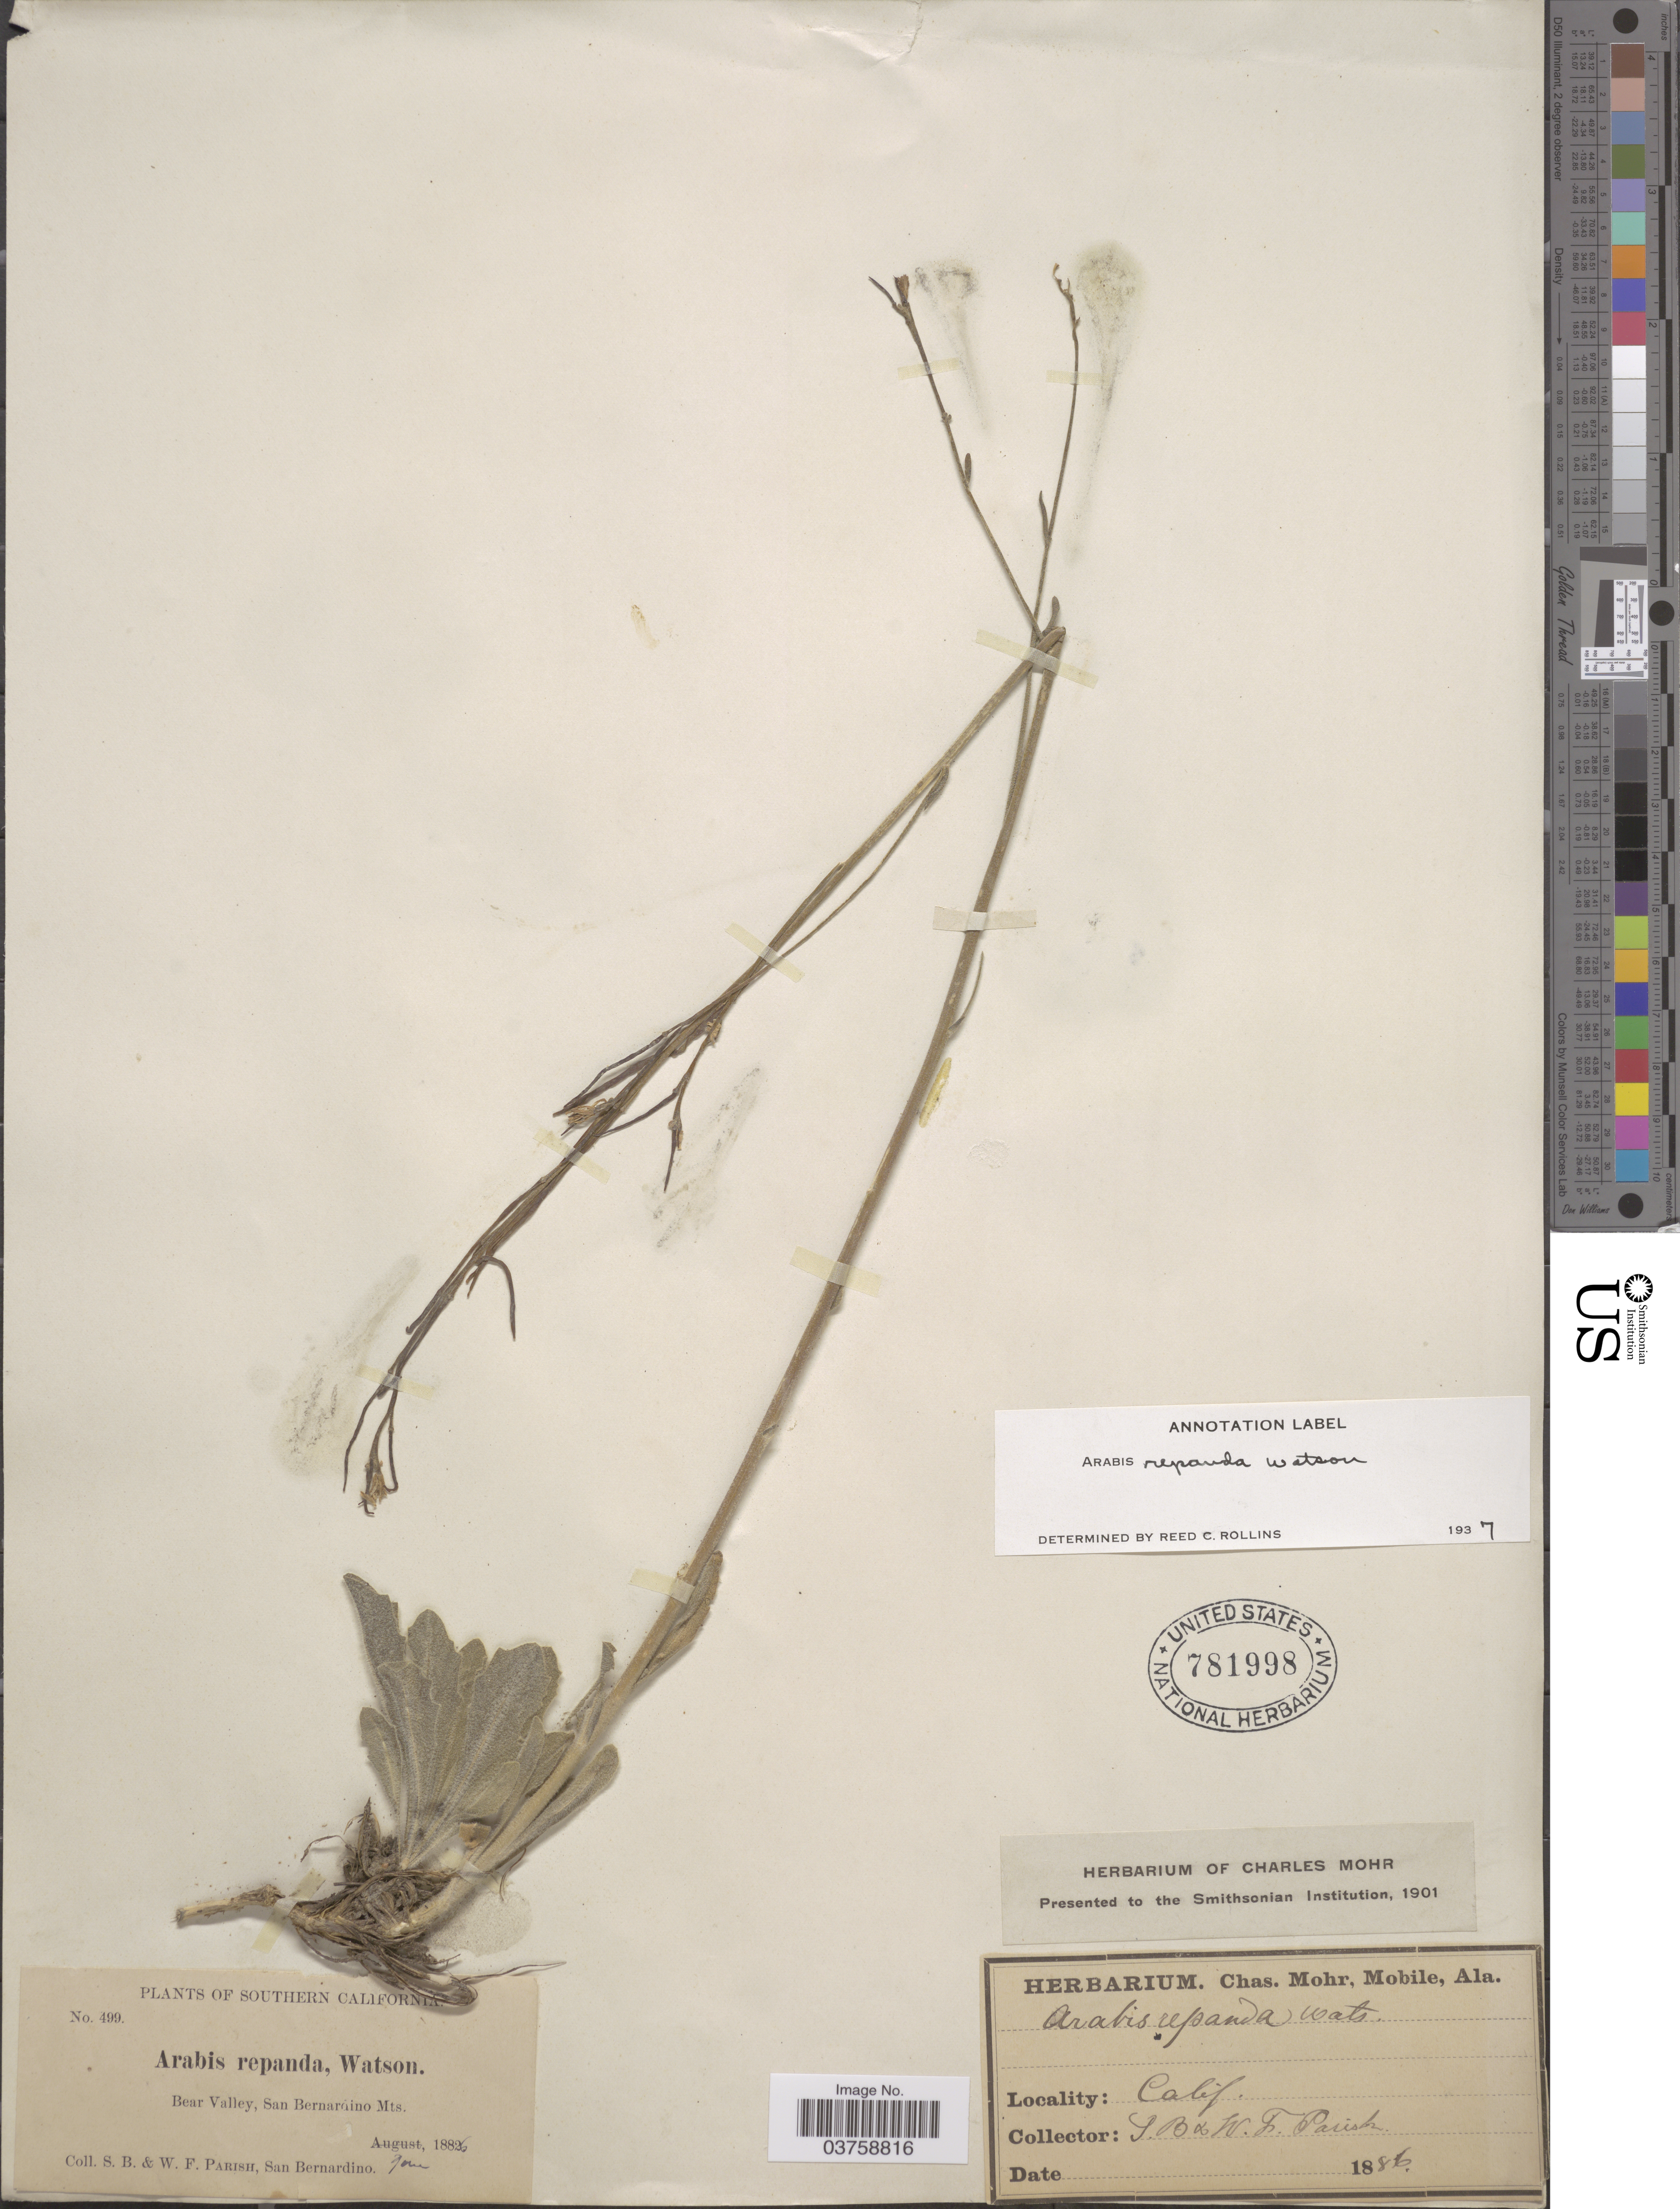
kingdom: Plantae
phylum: Tracheophyta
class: Magnoliopsida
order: Brassicales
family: Brassicaceae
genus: Arabis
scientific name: Arabis repanda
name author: S. Watson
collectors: S. B. Parish & W. F. Parish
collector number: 499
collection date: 1886-06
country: United States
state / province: California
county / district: San Bernardino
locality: Southern California. Bear Valley, San Bernardino Mts.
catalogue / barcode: US 781998